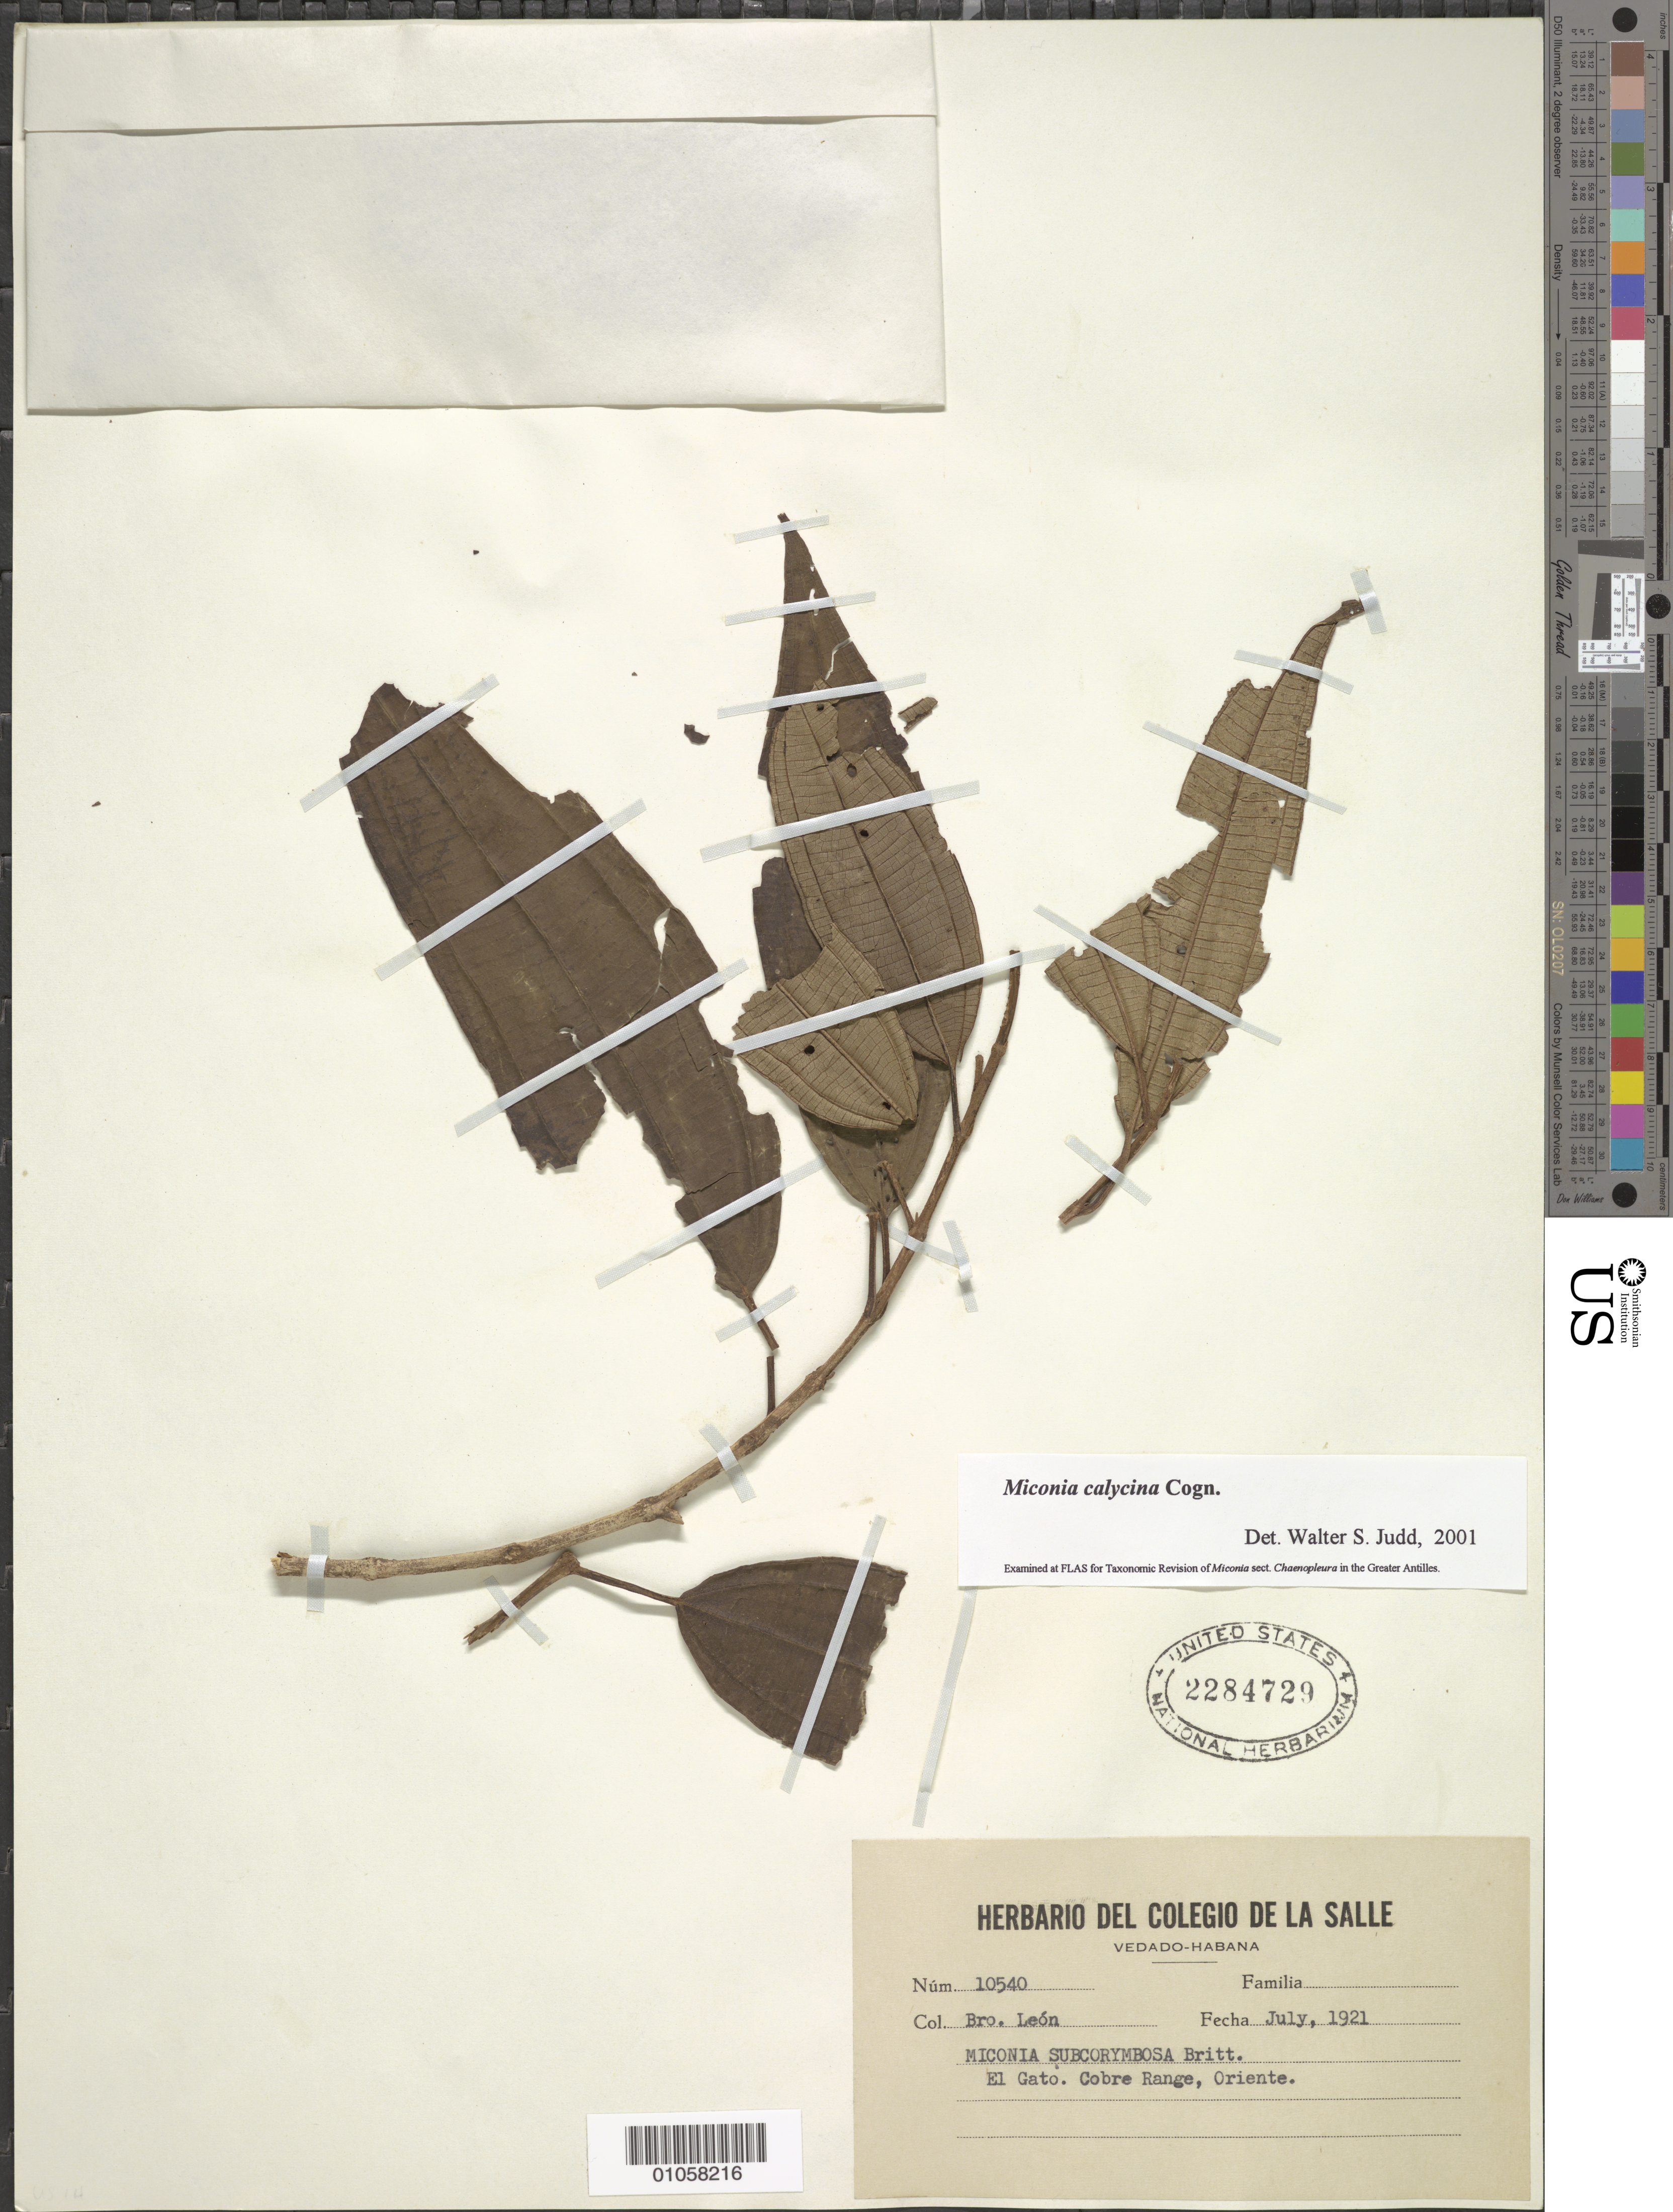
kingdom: Plantae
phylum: Tracheophyta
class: Magnoliopsida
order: Myrtales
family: Melastomataceae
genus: Miconia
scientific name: Miconia calycinia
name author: Cogn.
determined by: Judd, Walter S.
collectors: Bro. León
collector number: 10540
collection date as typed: Jul 1921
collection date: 1921-07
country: Cuba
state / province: Oriente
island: Cuba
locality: El Gato, Cobre Range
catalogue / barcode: US 2284729